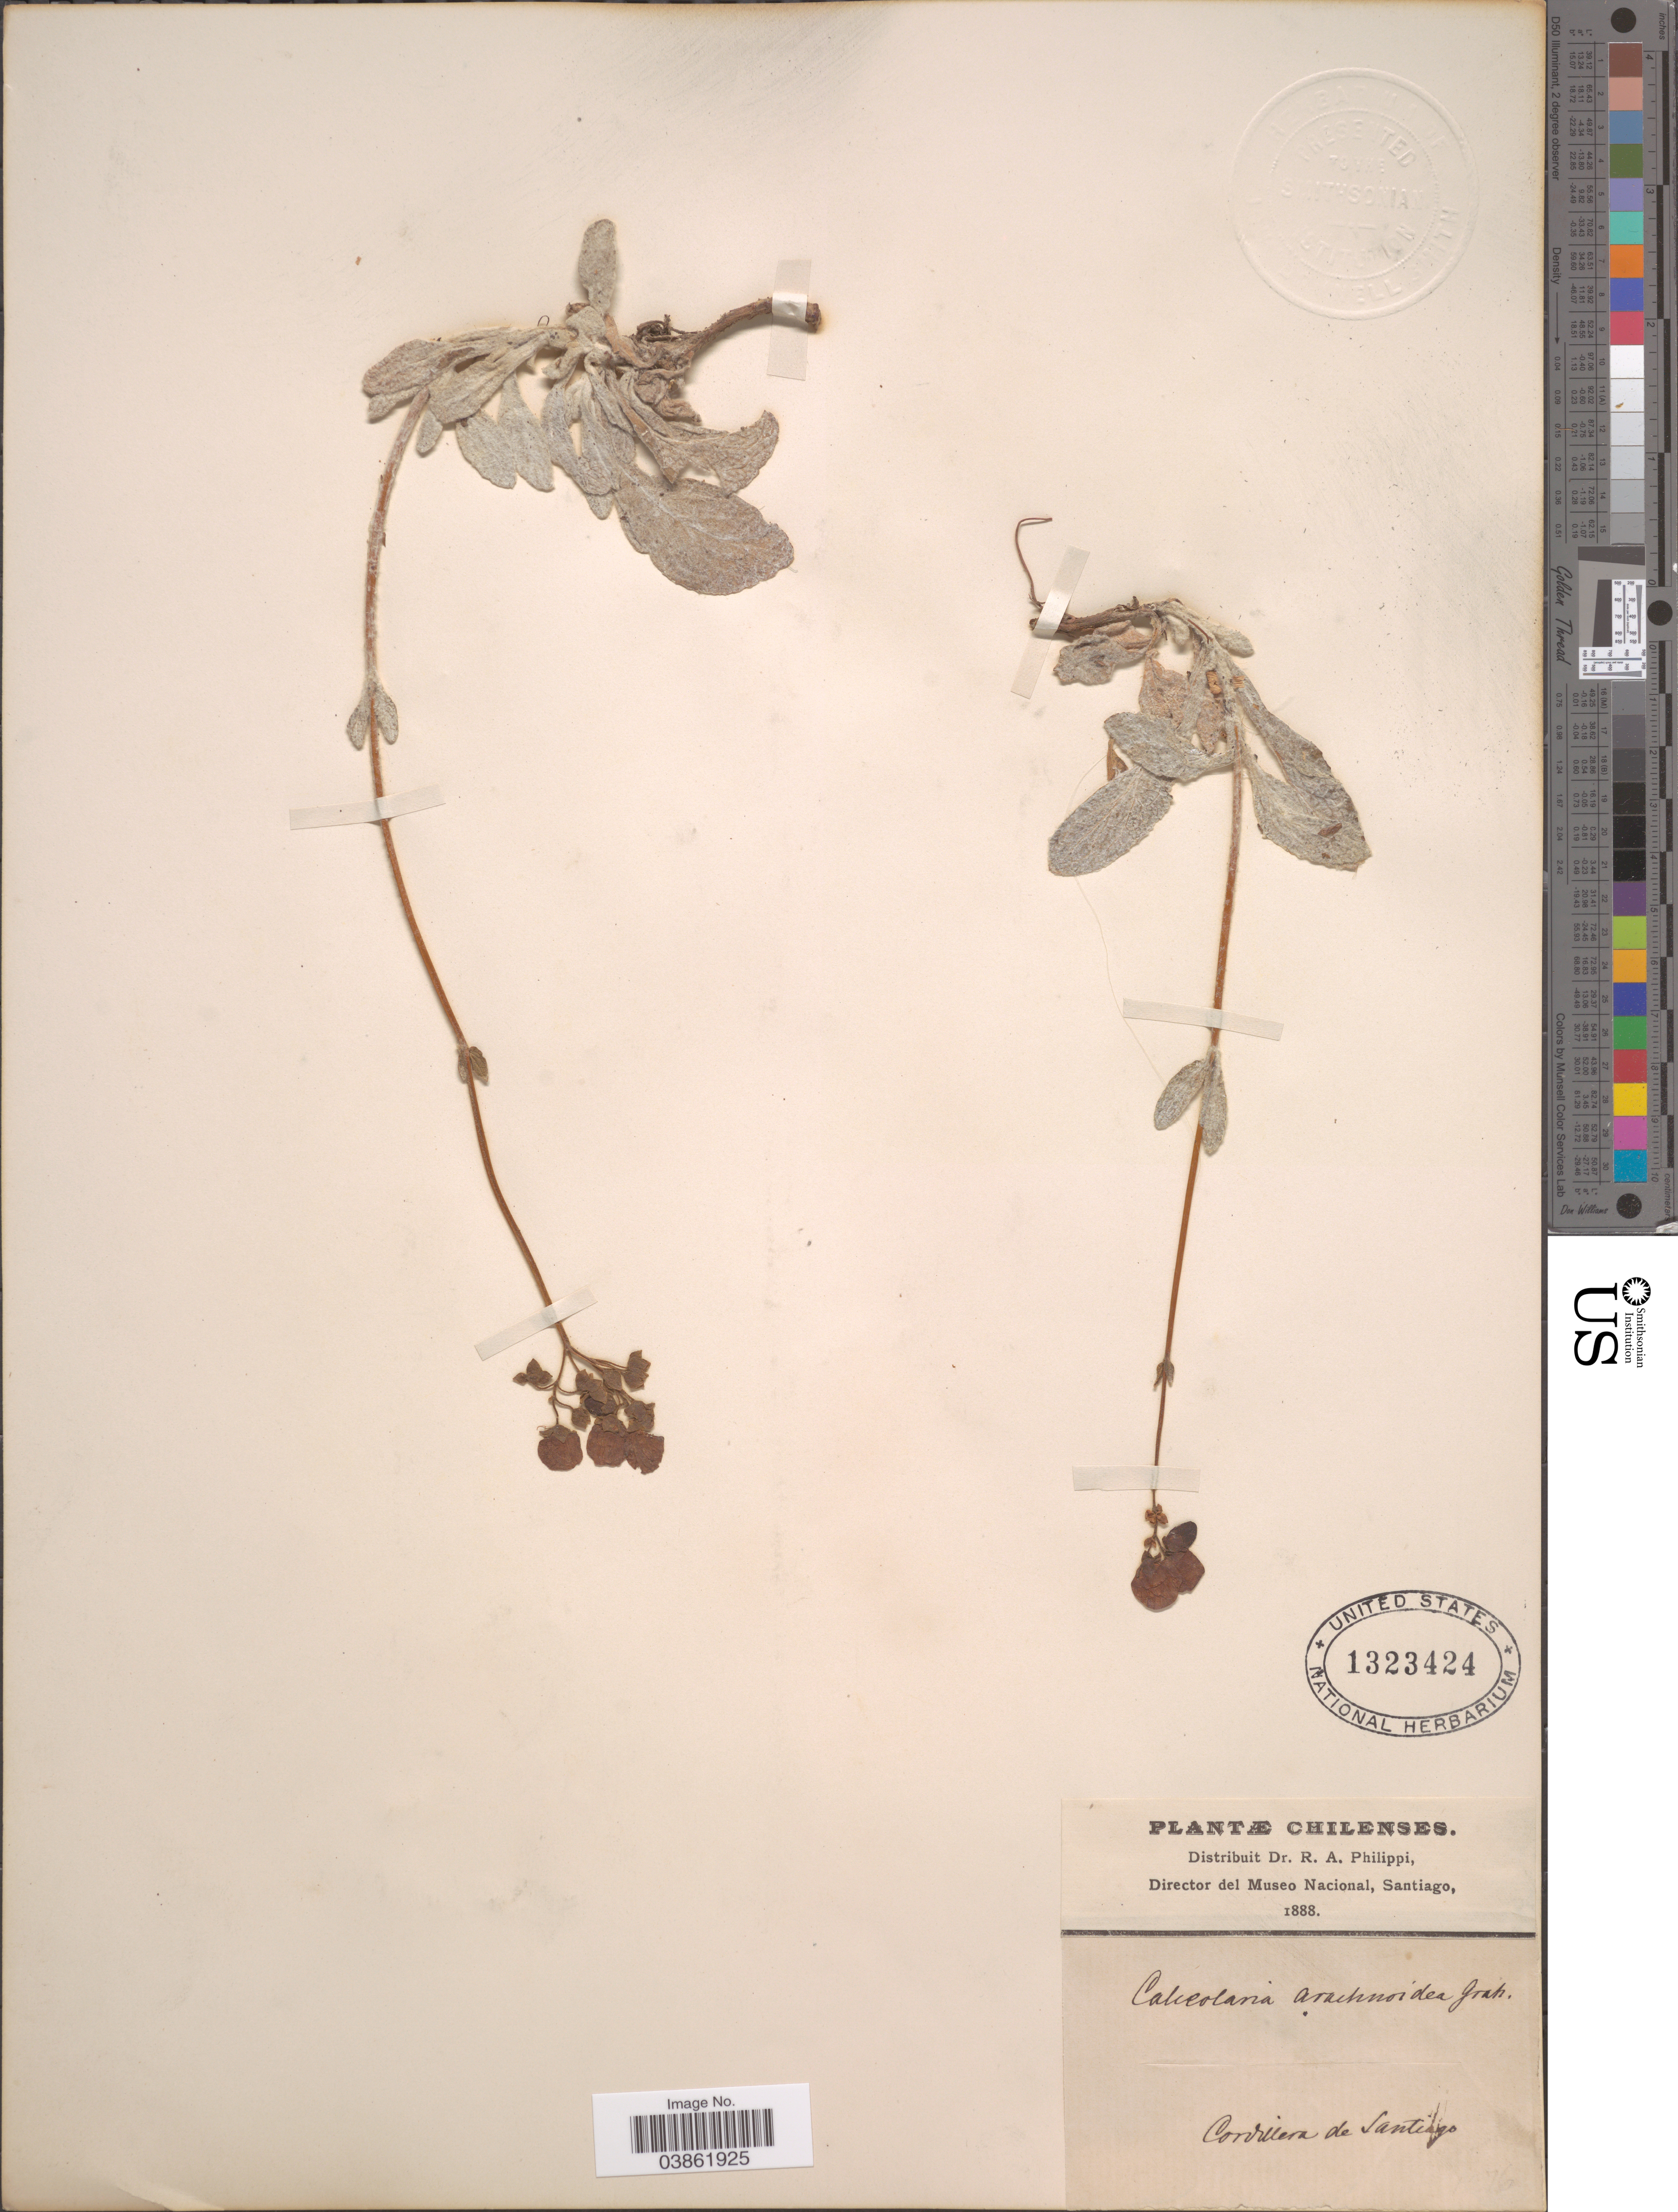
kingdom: Plantae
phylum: Tracheophyta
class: Magnoliopsida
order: Lamiales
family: Calceolariaceae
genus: Calceolaria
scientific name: Calceolaria arachnoidea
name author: Graham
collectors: ex. herb. R.A. Philippi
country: Chile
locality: Cordillera de Santiago.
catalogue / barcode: US 1323424